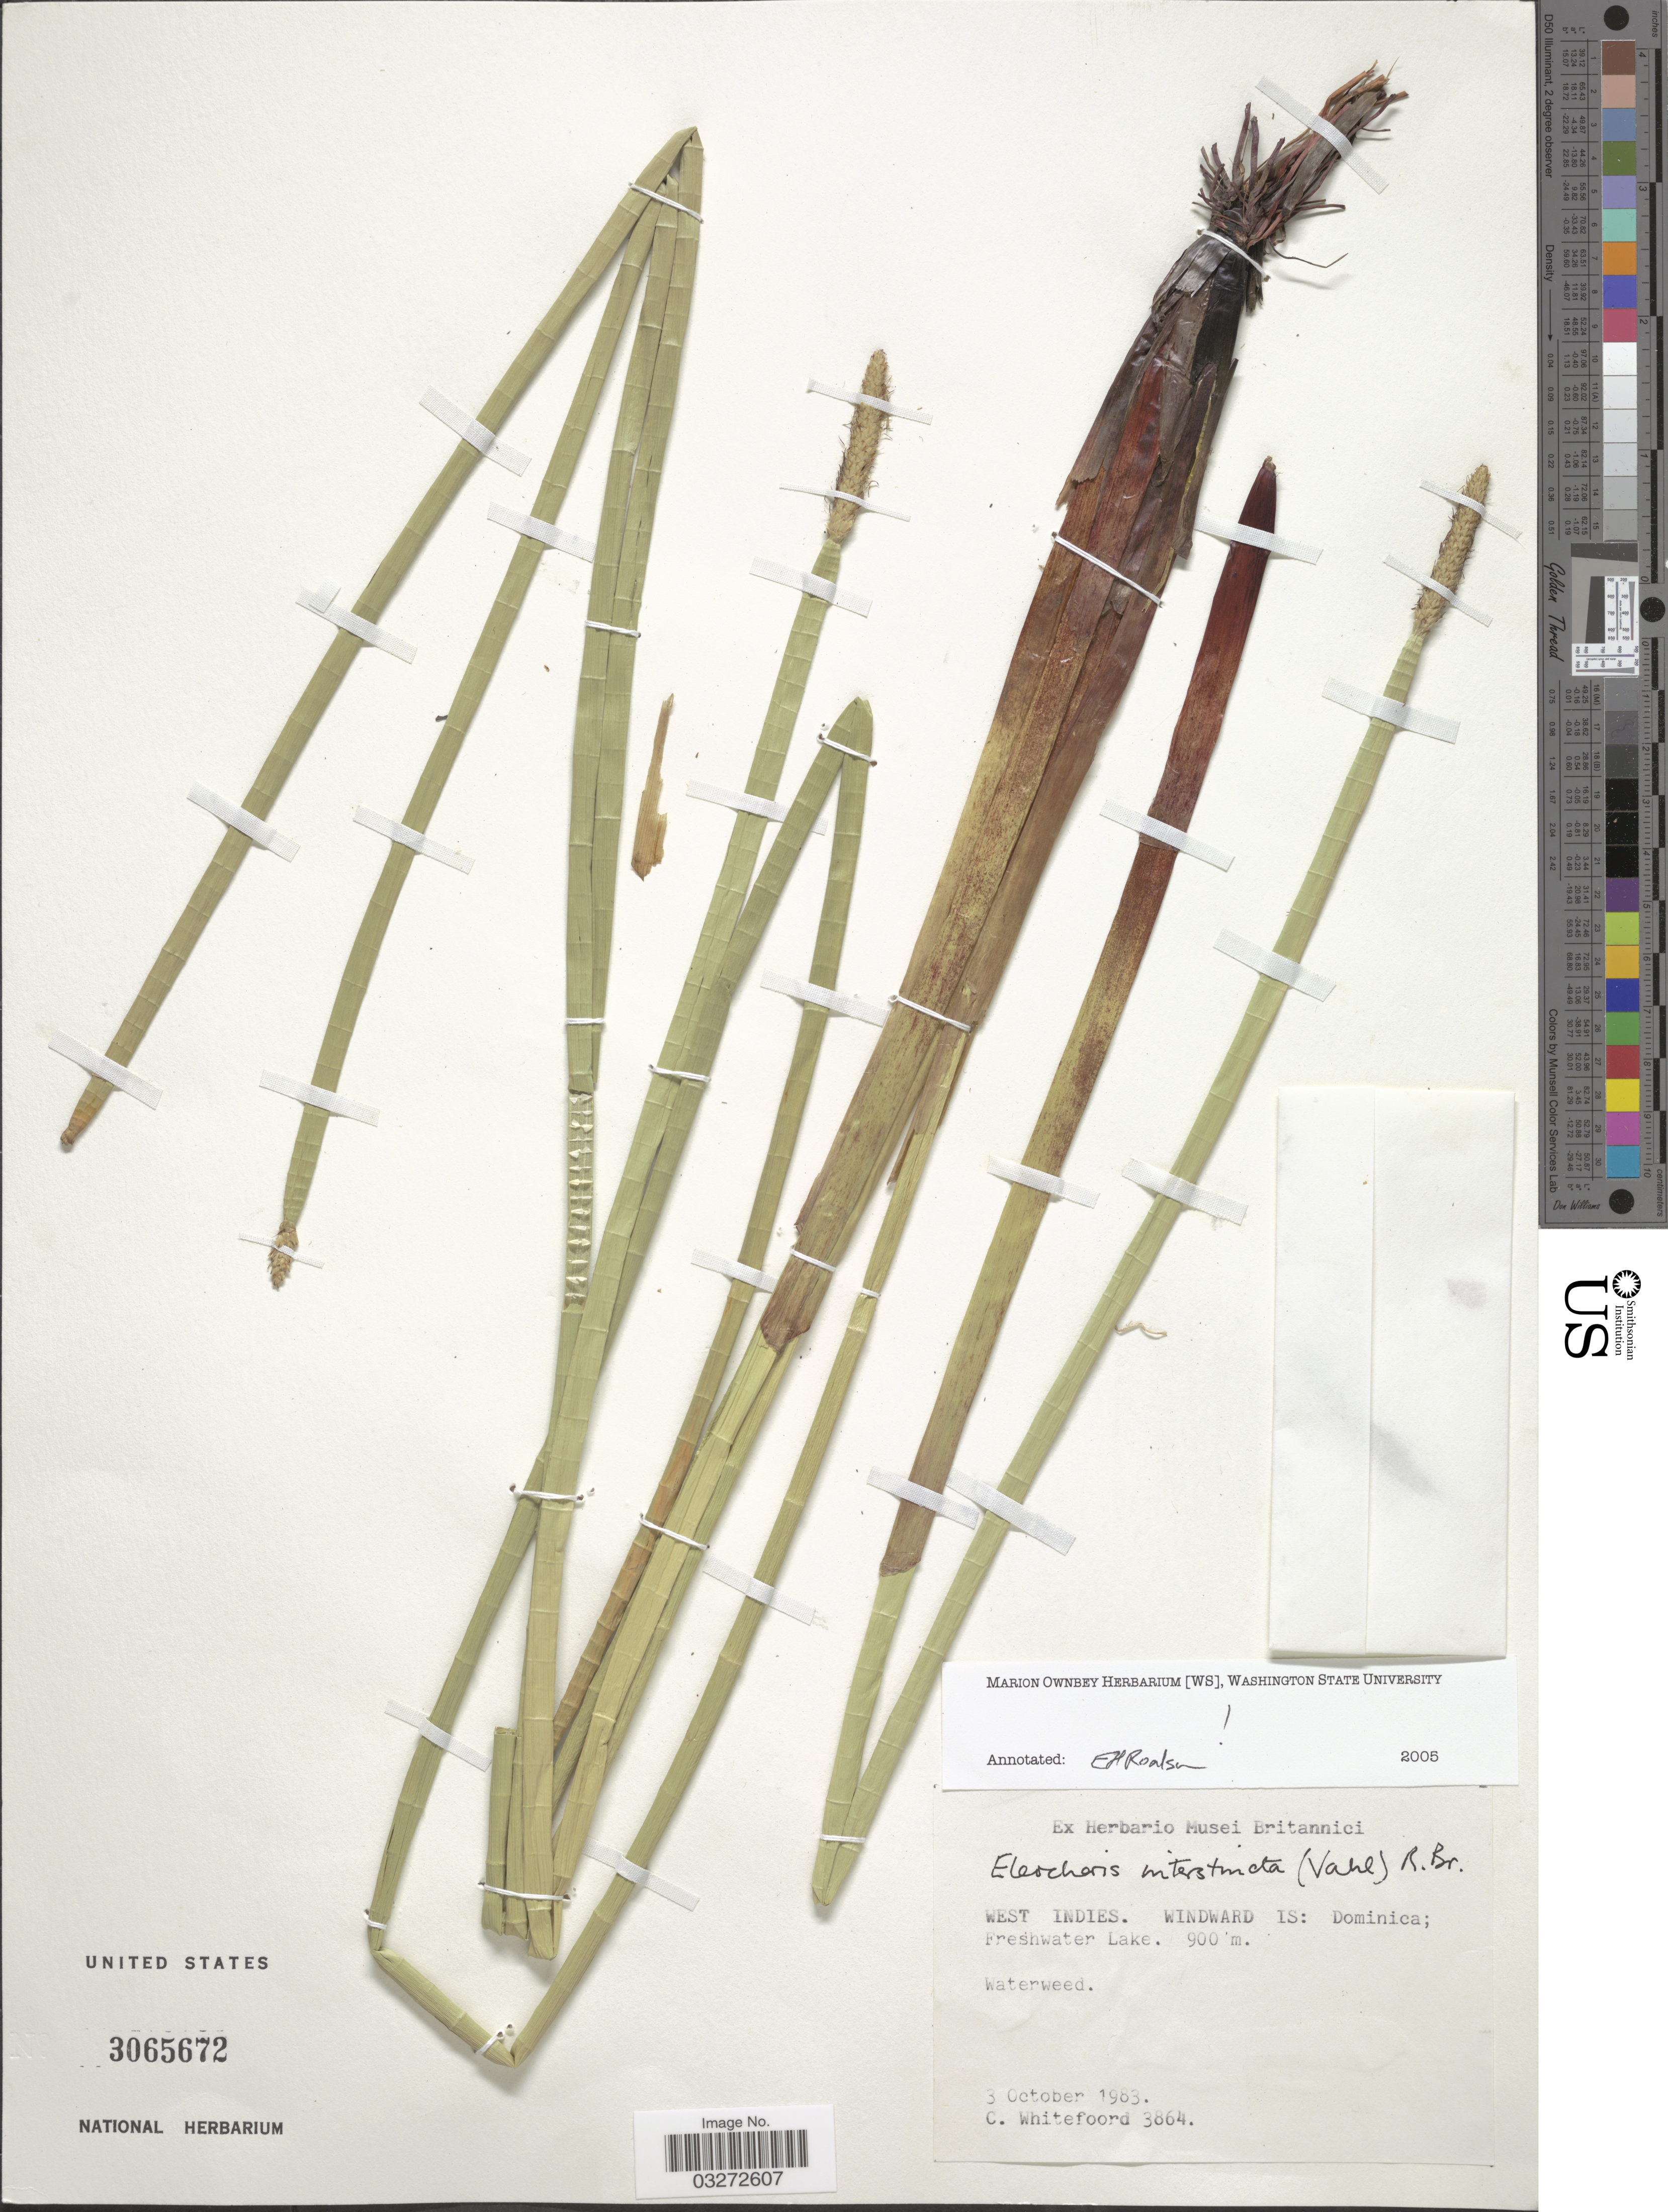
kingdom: Plantae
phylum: Tracheophyta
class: Liliopsida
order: Poales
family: Cyperaceae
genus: Eleocharis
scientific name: Eleocharis interstincta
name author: (Vahl) Roem. & Schult.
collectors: C. Whitefoord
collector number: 3864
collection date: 1983-10-03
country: Dominica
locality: West Indies. Windward Is: Dominica; Freshwater Lake.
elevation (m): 900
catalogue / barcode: US 3065672